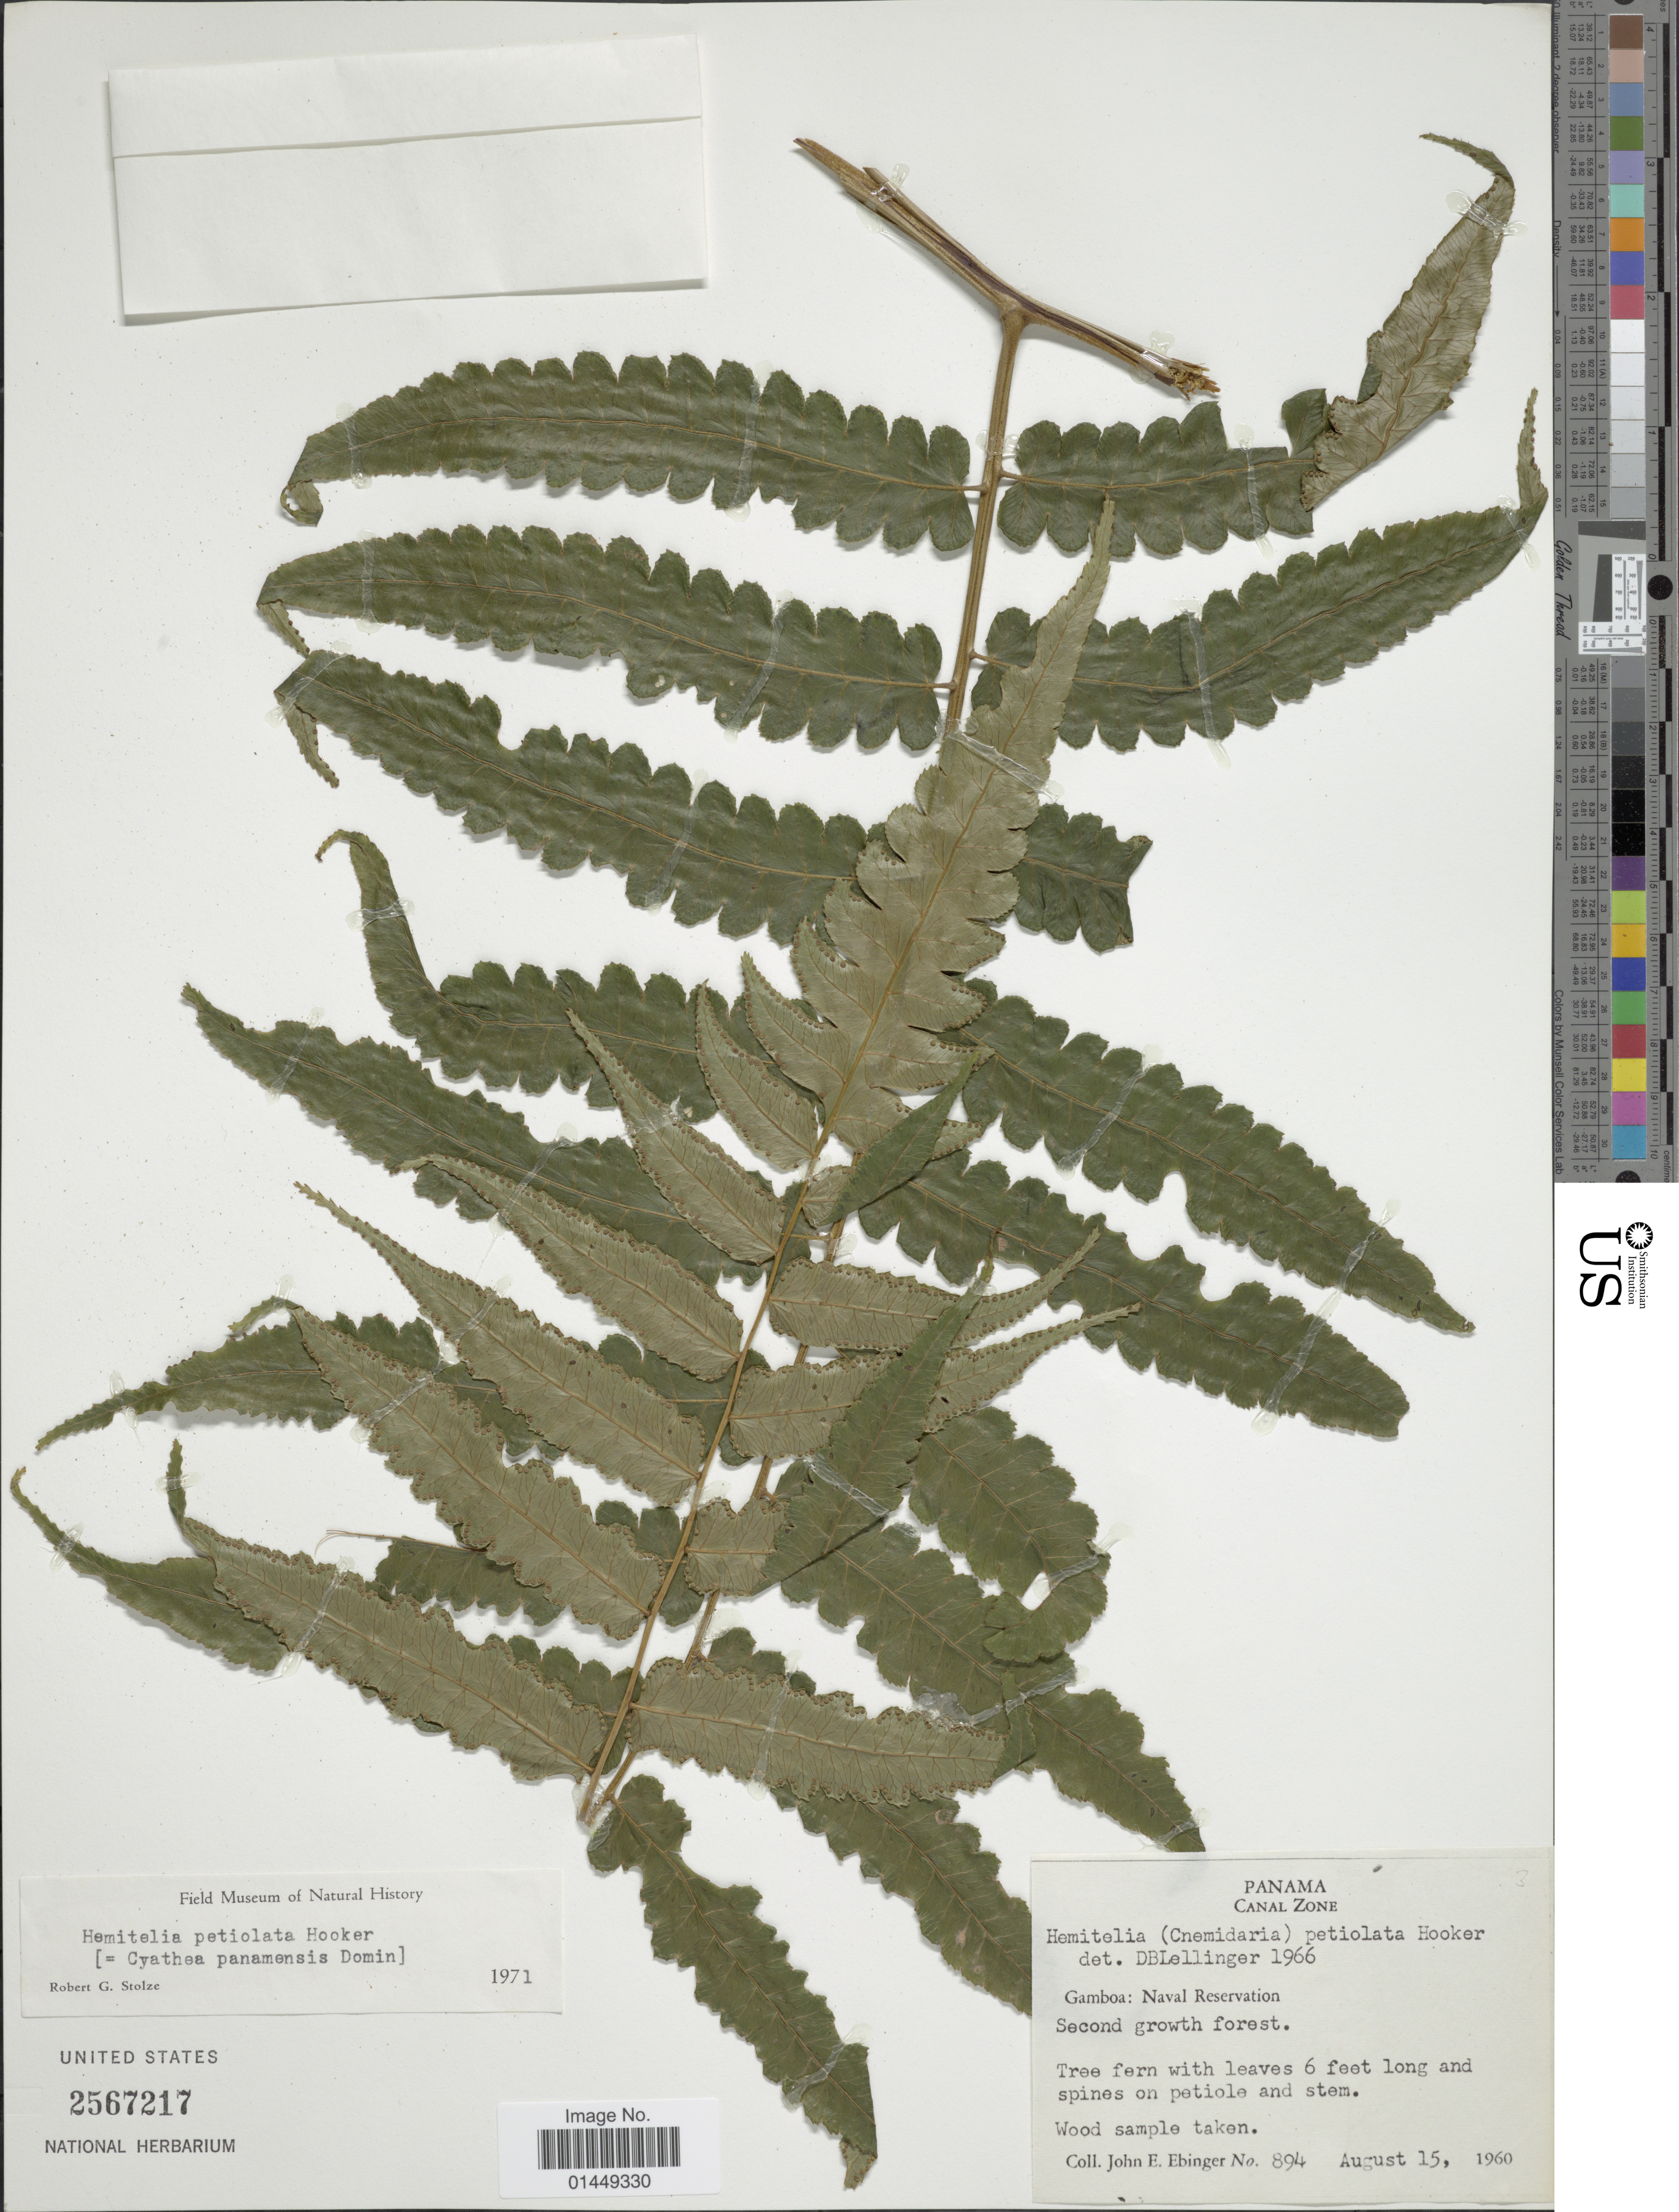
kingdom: Plantae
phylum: Tracheophyta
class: Polypodiopsida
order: Cyatheales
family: Cyatheaceae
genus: Cyathea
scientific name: Cyathea petiolata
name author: (Hook.) R.M. Tryon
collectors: J. Ebinger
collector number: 894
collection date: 1960-08-15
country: Panama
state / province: Colón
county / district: Canal Zone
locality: Canal Zone. Gamboa: Naval Reservation.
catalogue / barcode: US 2567217